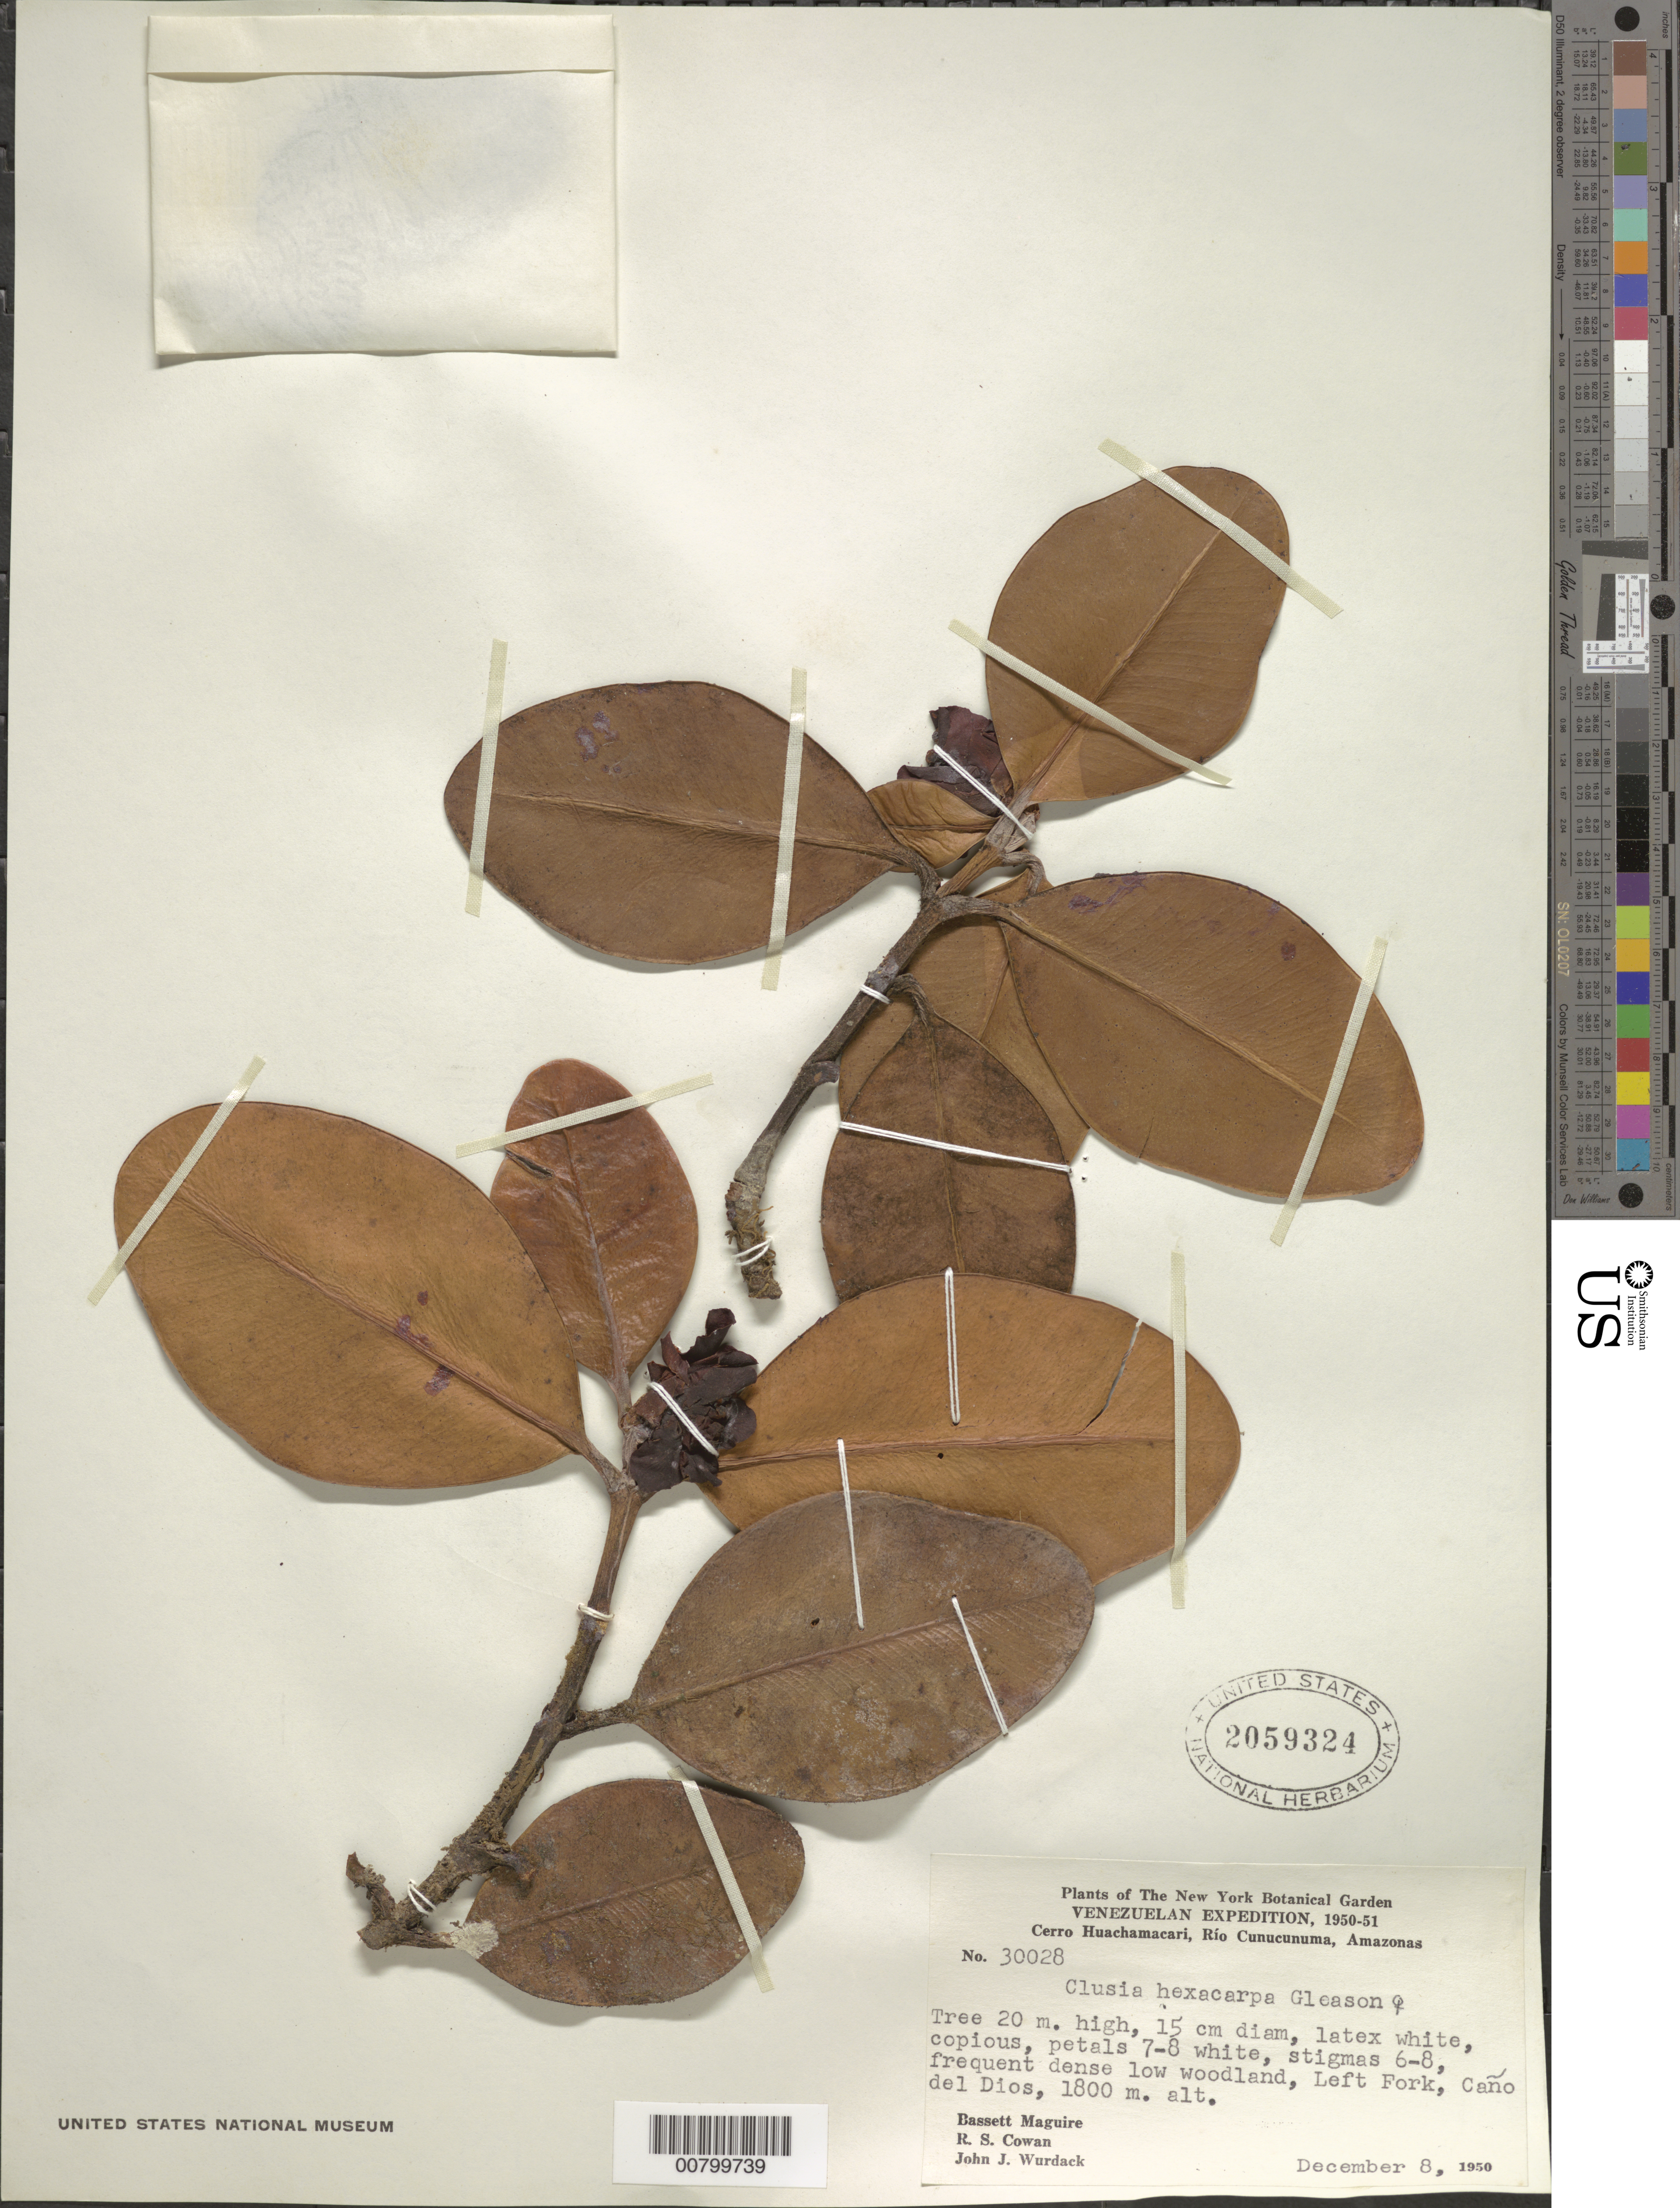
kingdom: Plantae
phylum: Tracheophyta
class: Magnoliopsida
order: Malpighiales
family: Clusiaceae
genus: Clusia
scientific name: Clusia hexacarpa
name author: Gleason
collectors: B. Maguire, R. S. Cowan & J. J. Wurdack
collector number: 30028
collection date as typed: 8-Dec-50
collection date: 1950-12-08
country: Venezuela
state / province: Amazonas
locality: Cerro Huachamacari, Río Cunucunuma, left fork Caño del Dios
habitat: Dense low woodland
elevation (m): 1800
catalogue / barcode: US 2059324